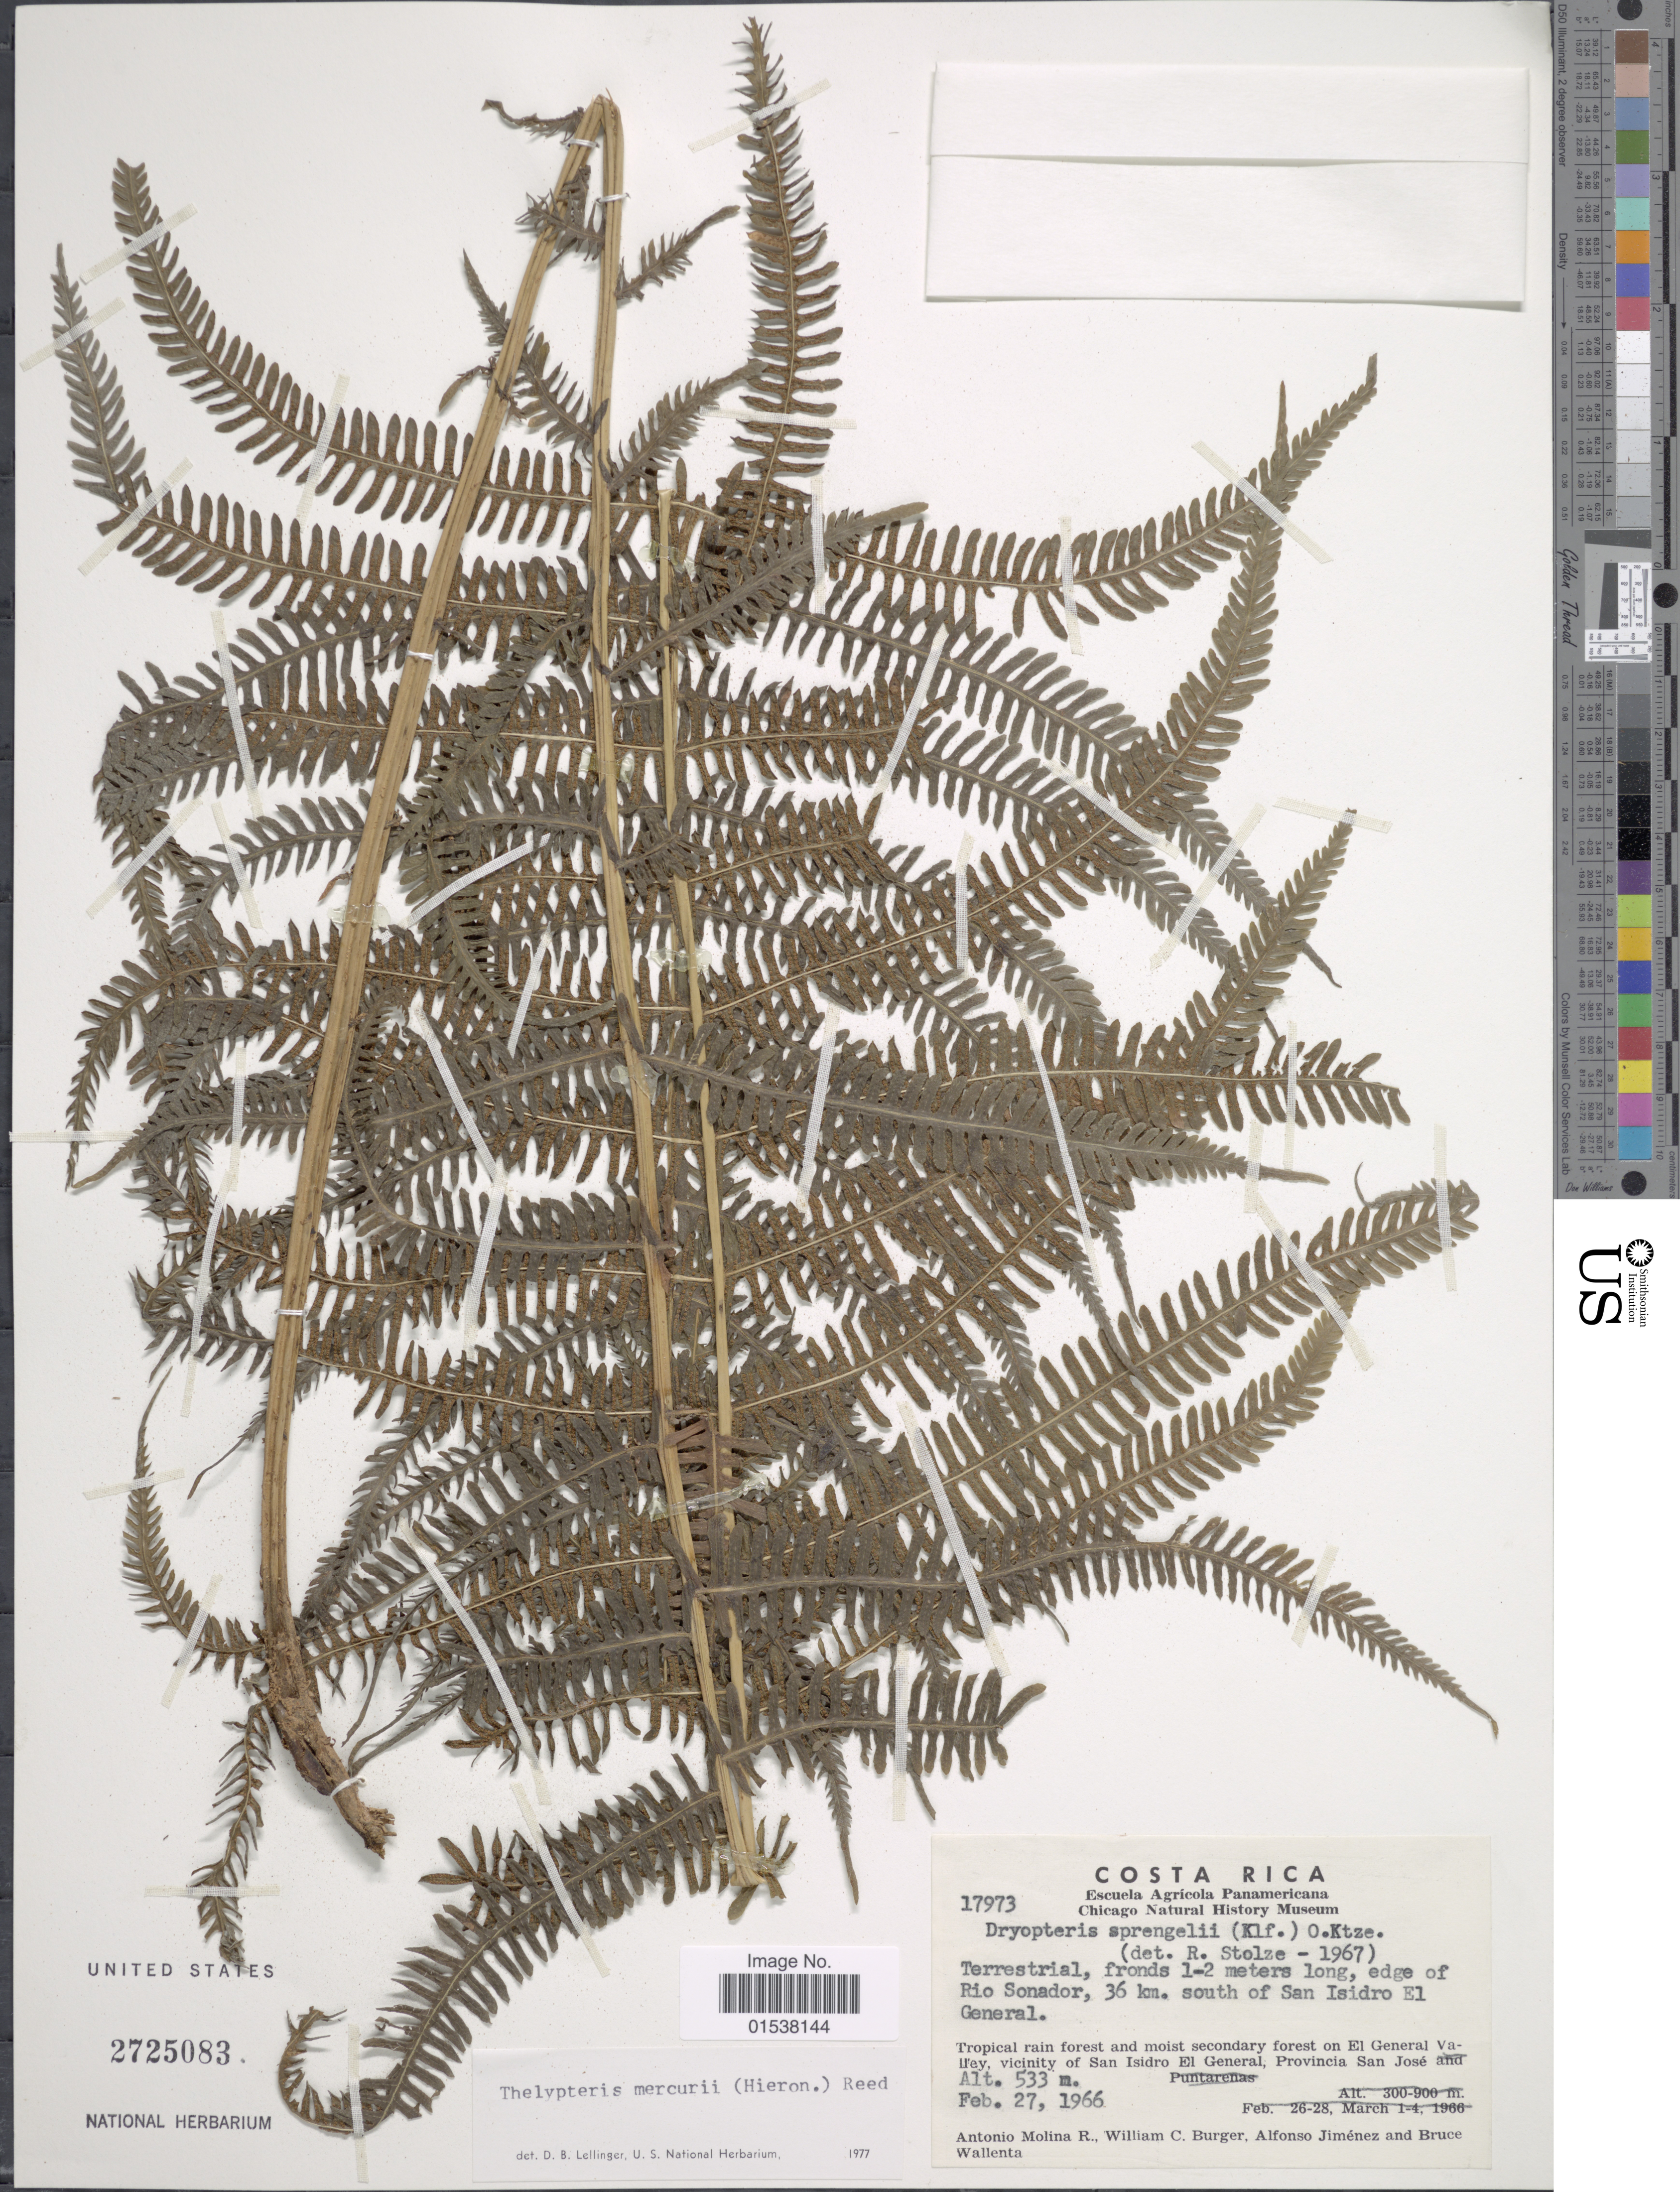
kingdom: Plantae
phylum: Tracheophyta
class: Polypodiopsida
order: Polypodiales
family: Thelypteridaceae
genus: Amauropelta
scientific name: Amauropelta balbisii (Spreng.) comb. nov., ined. 2015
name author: (Spreng.)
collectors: A. Molina R., W. Burger, A. Jiménez & B. Wallenta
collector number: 17973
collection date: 1966-02-27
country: Costa Rica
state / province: San José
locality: Edge of Rio Sonador, 36 km. south of San Isidro El General, Tropical rain forest and moist secondary forest on El General Valley, vicinity of San Isidro El General, Provincia San Jose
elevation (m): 533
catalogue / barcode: US 2725083